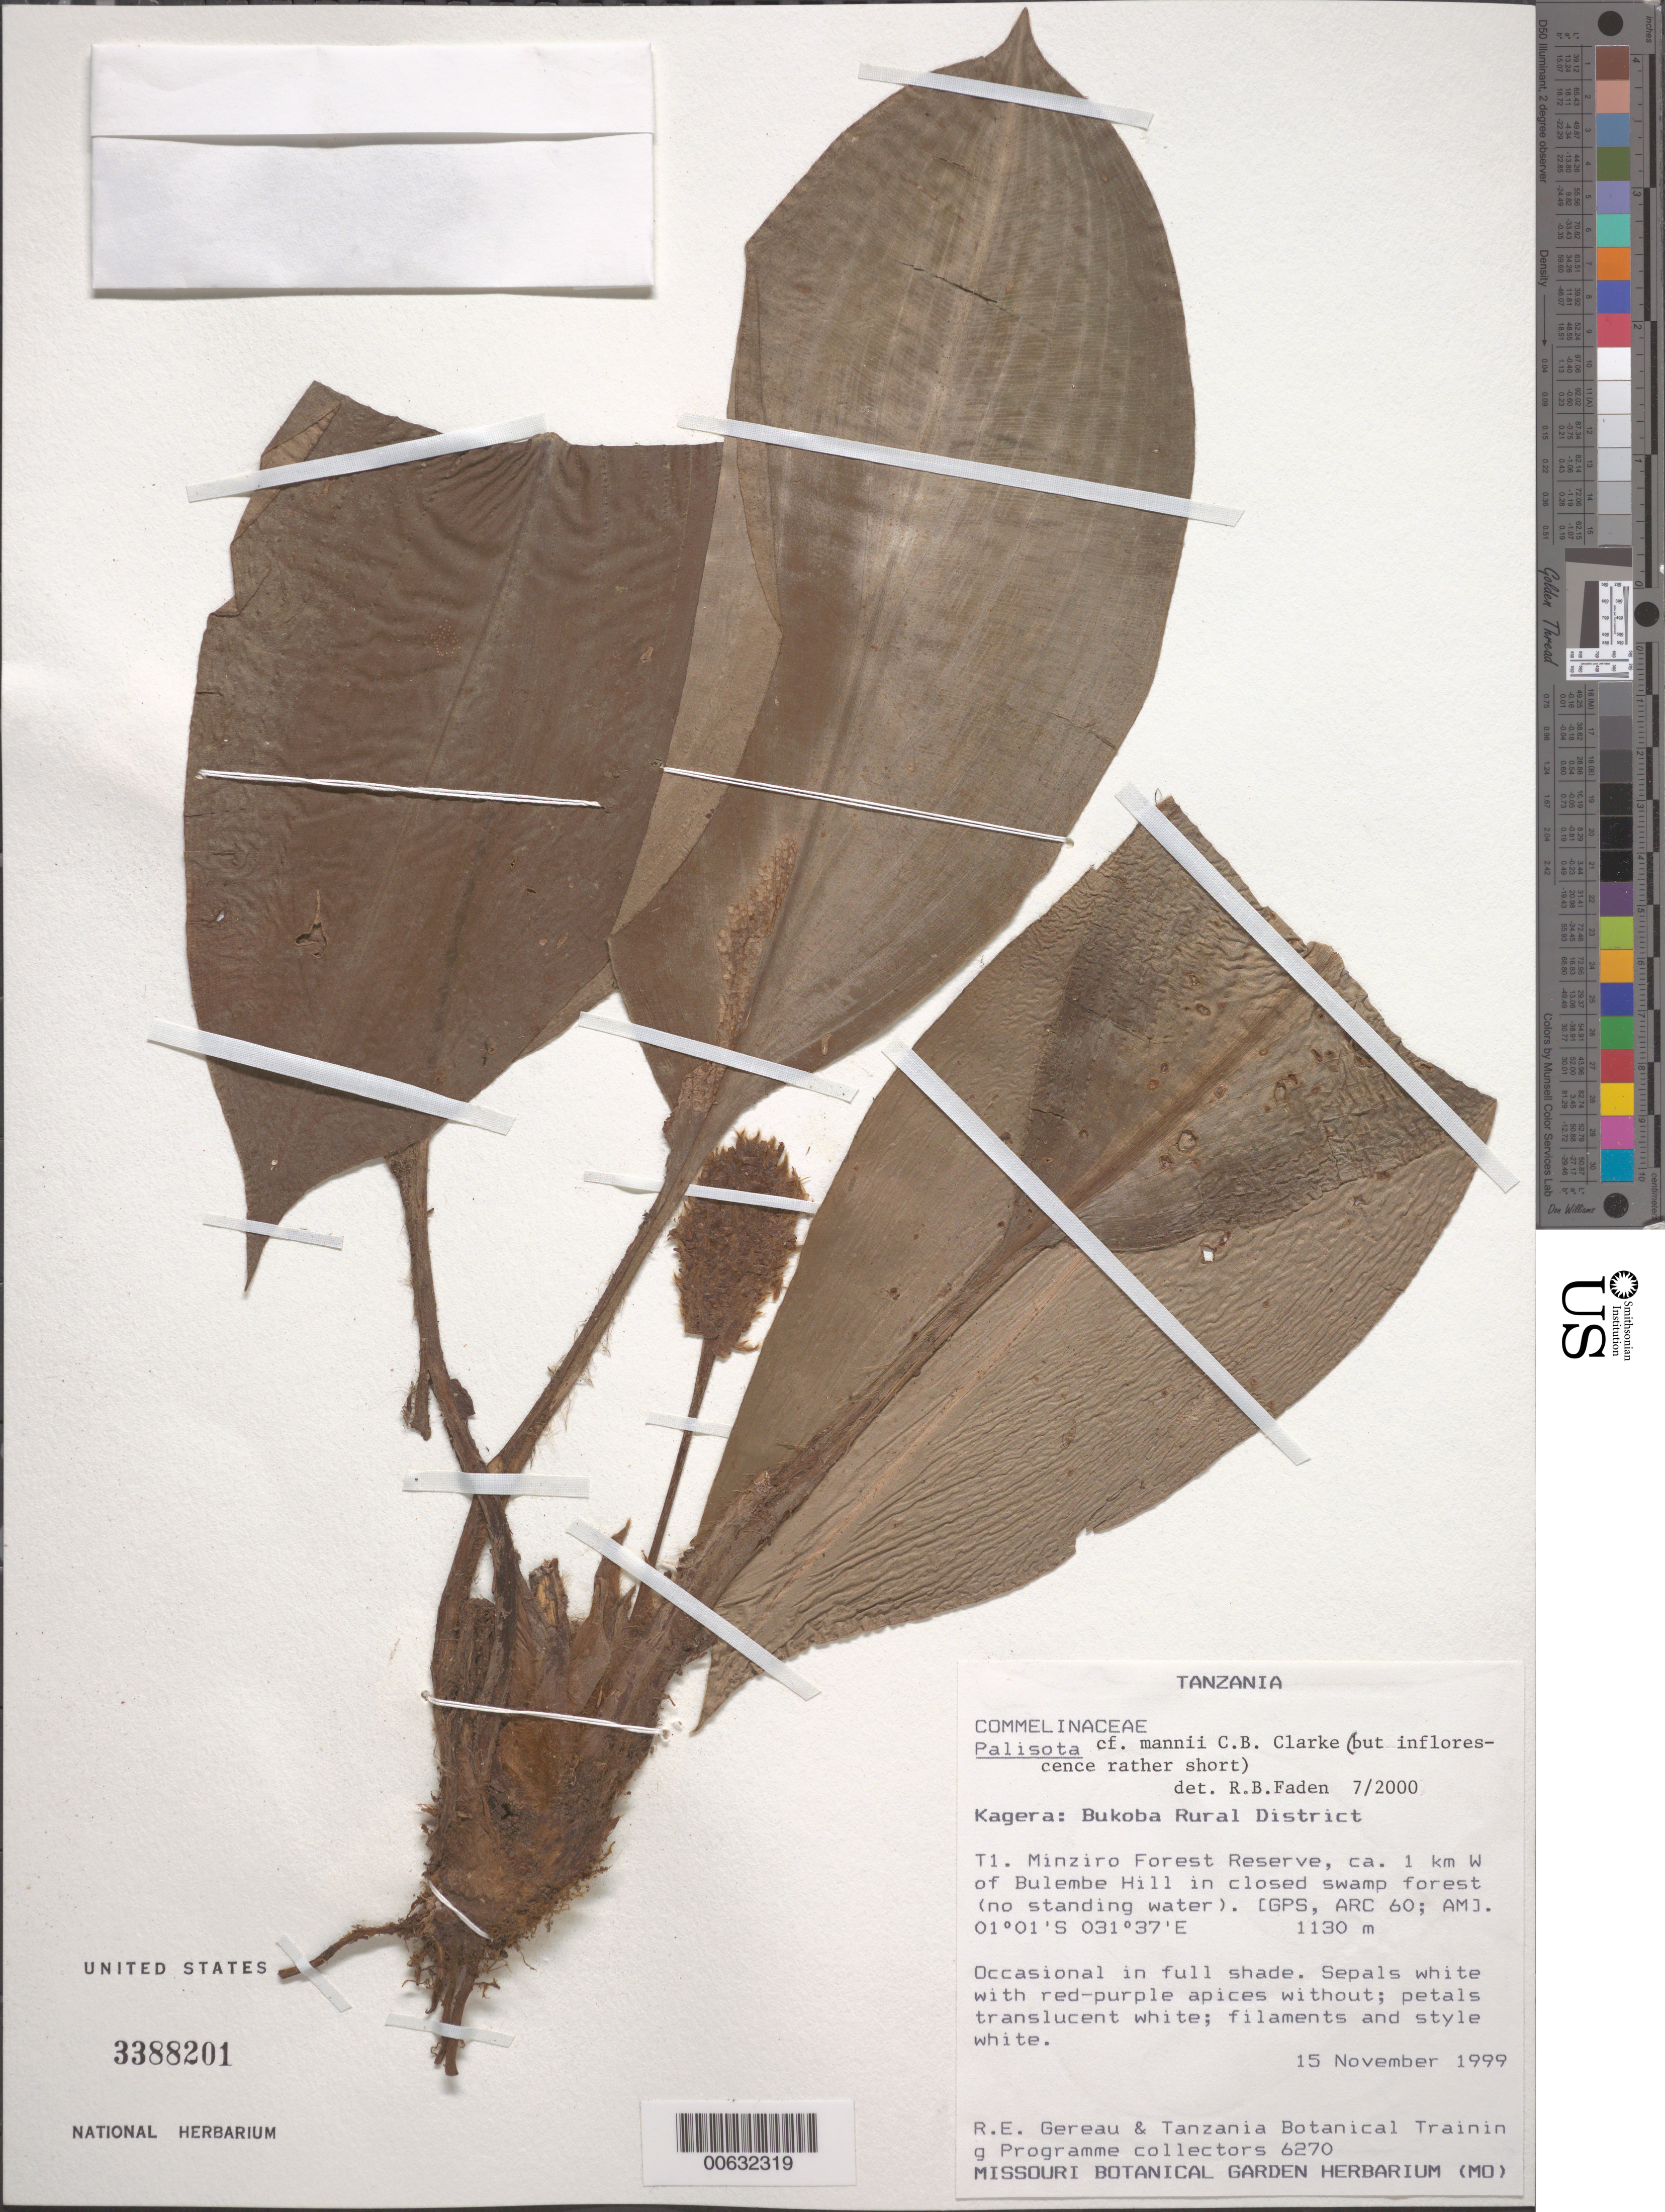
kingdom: Plantae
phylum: Tracheophyta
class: Liliopsida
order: Commelinales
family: Commelinaceae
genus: Palisota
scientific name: Palisota mannii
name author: C.B. Clarke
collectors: R. E. Gereau & Tanzania Bot. Tr. Prg. Colls.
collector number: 6270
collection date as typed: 15 Nov 1999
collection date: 1999-11-15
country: Tanzania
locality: T1, minziro forest reserve, w foot of bulembe hill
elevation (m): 1130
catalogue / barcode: US 3388201